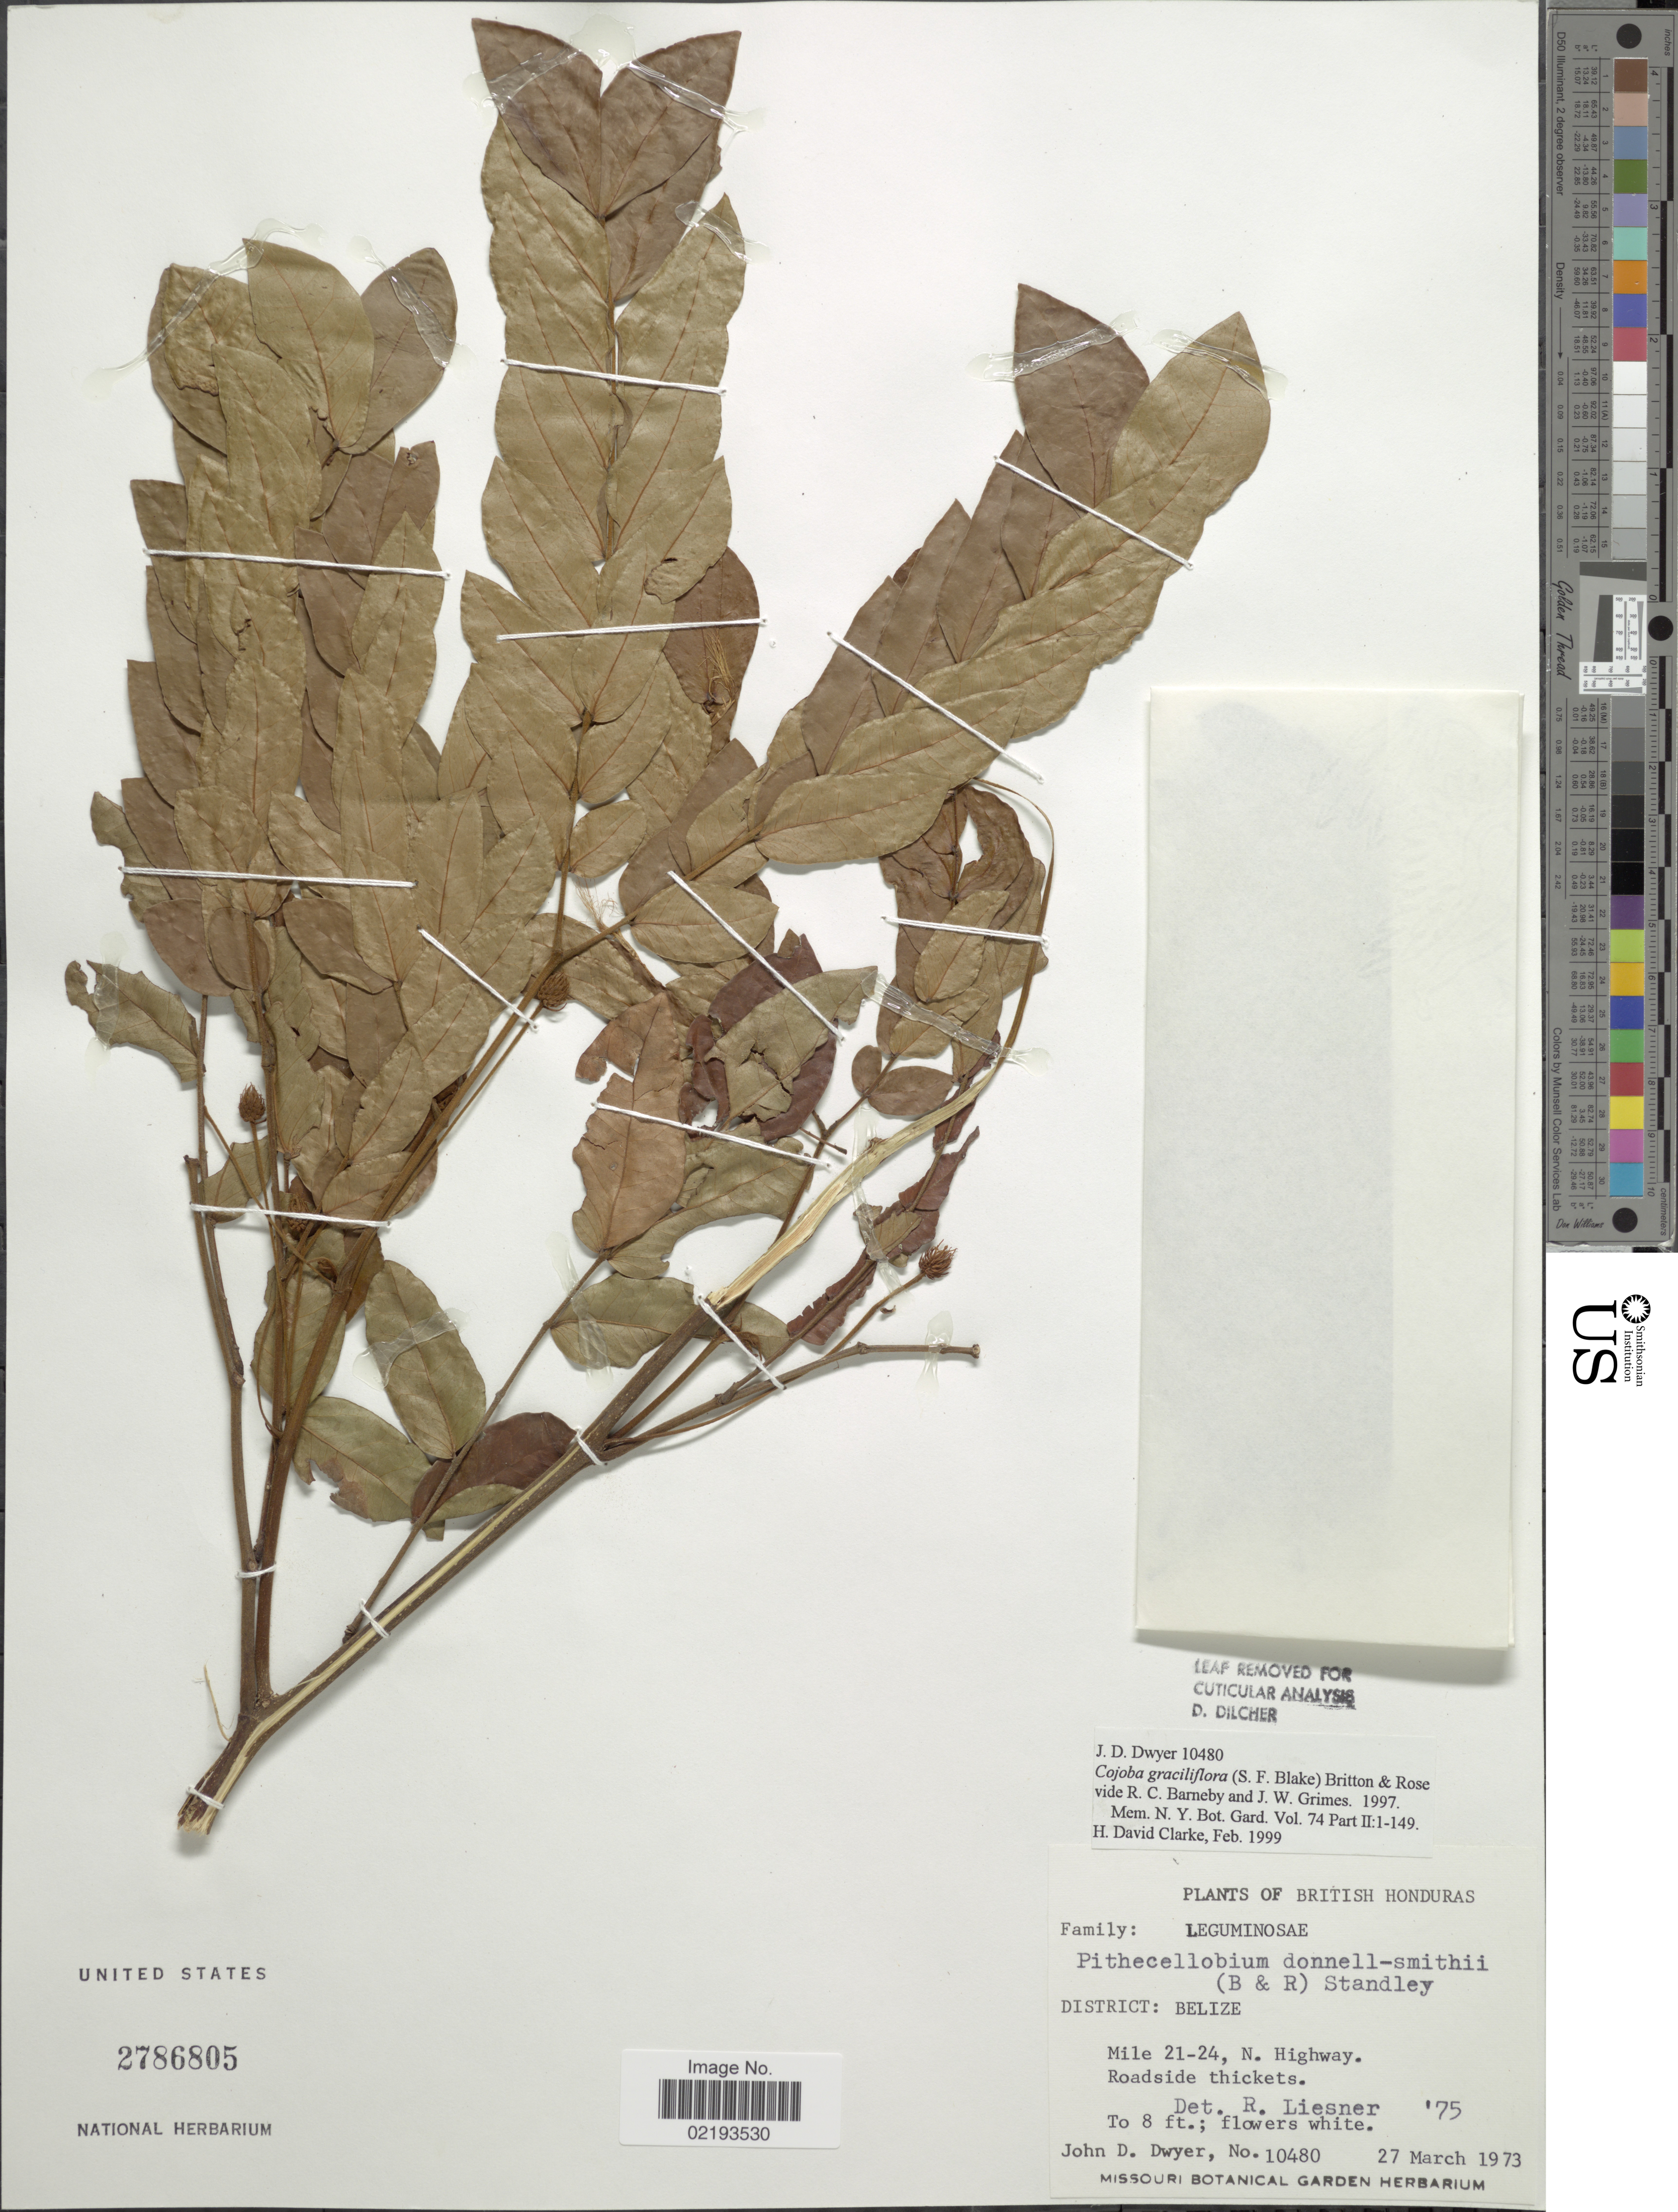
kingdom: Plantae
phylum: Tracheophyta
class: Magnoliopsida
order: Fabales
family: Fabaceae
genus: Cojoba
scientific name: Cojoba graciliflora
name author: (S.F. Blake) Britton & Rose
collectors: J. D. Dwyer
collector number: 10480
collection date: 1973-03-27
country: Belize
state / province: Belize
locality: British Honduras, District: Belize, Mile 21-24, N. Highway. Roadside thickets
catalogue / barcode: US 2786805